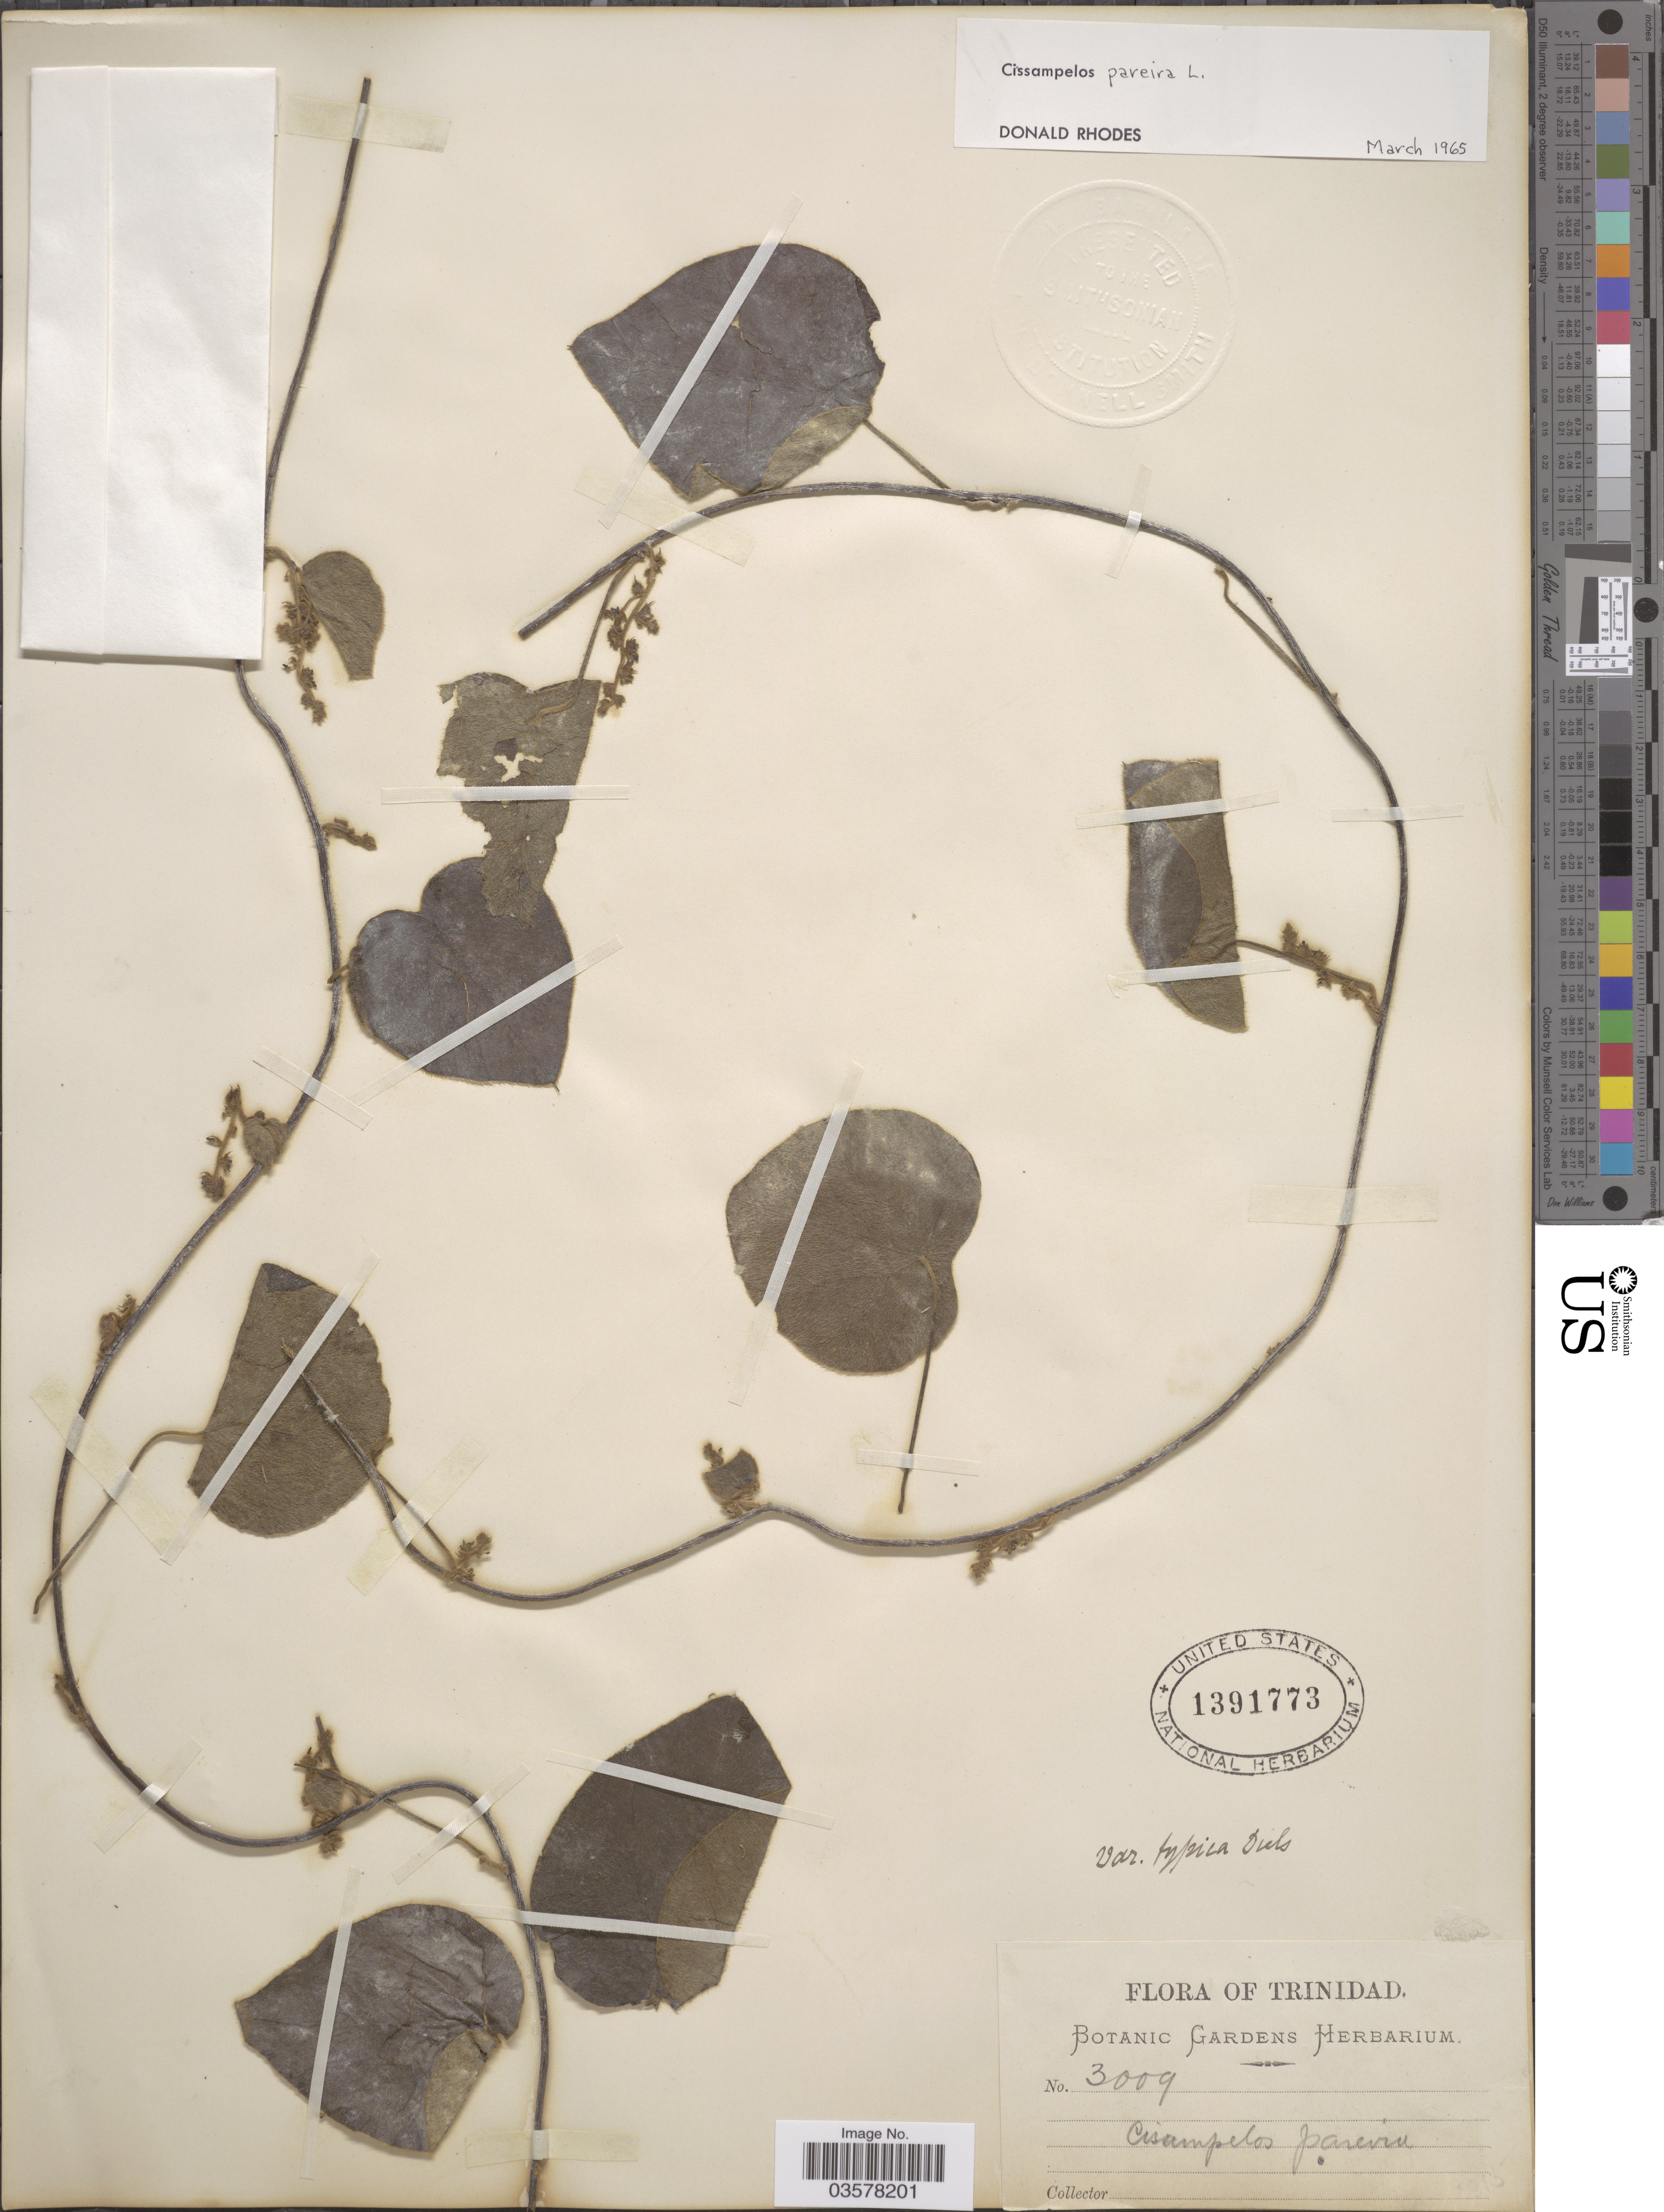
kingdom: Plantae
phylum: Tracheophyta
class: Magnoliopsida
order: Ranunculales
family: Menispermaceae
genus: Cissampelos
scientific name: Cissampelos pareira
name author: L.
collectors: ex herb. Botanic Gardens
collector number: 3009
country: Trinidad and Tobago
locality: Trinidad.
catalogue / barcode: US 1391773